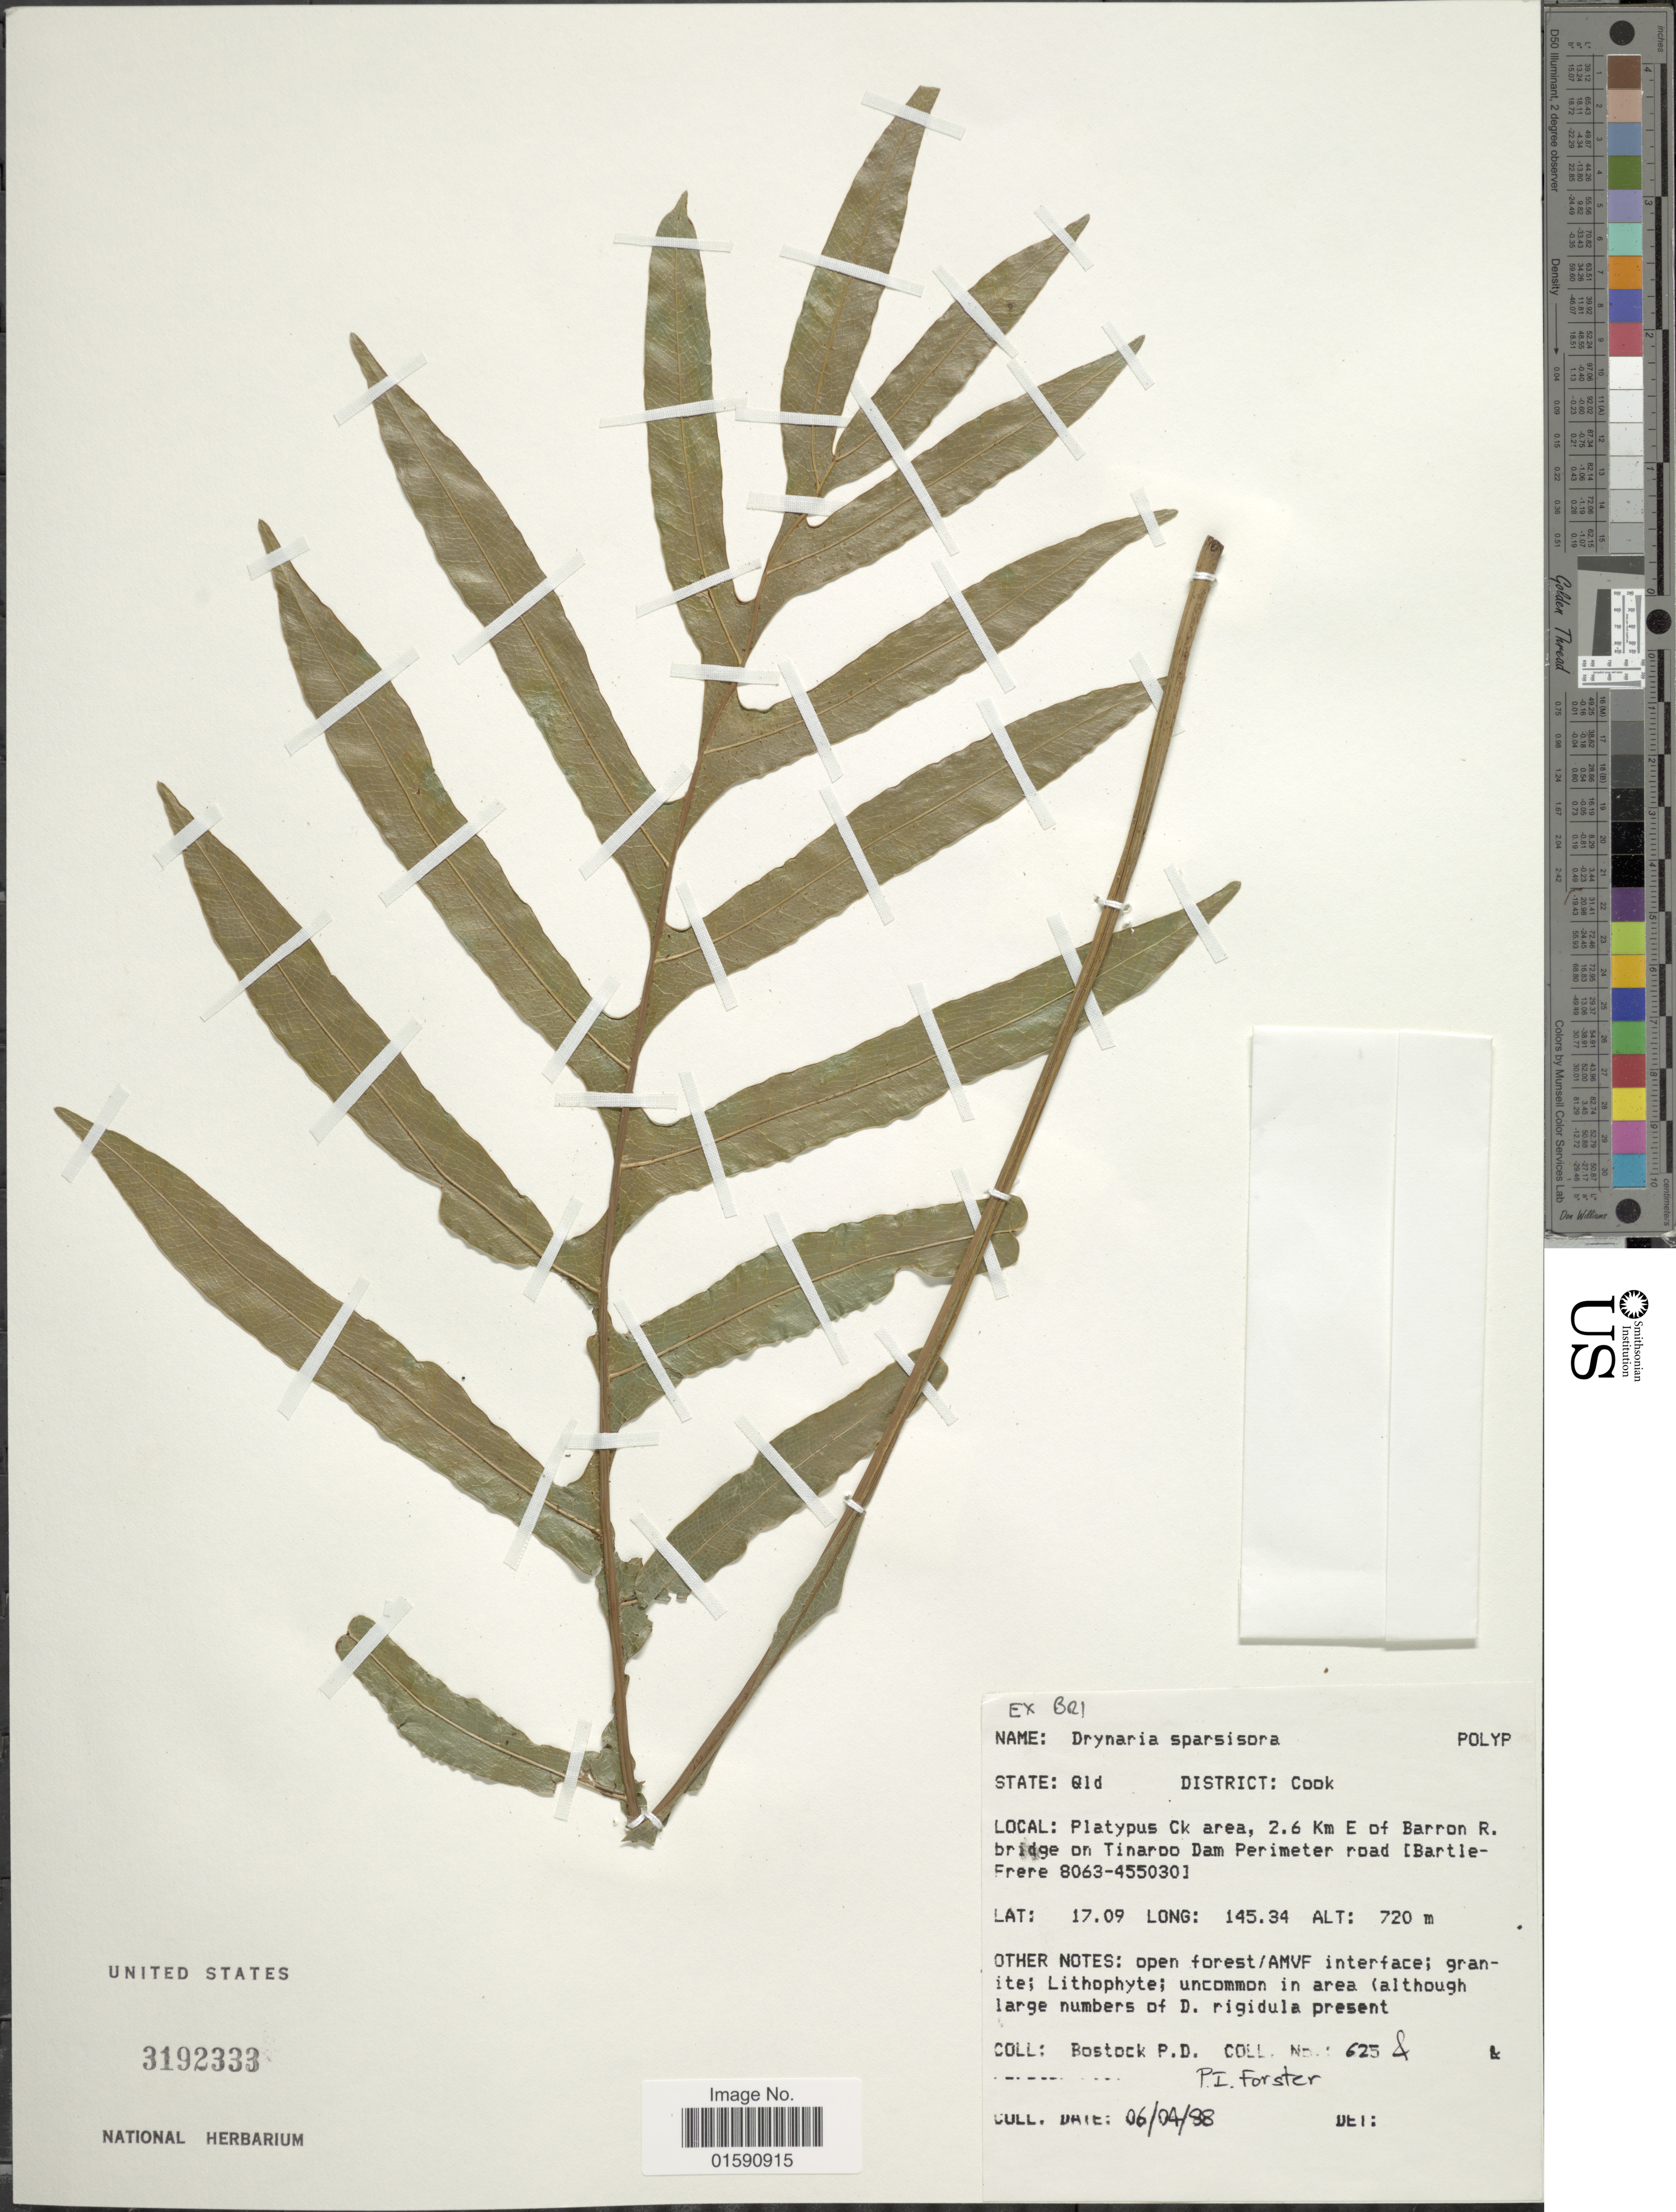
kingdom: Plantae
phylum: Tracheophyta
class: Polypodiopsida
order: Polypodiales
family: Polypodiaceae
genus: Drynaria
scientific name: Drynaria quercifolia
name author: (L.) J. Sm.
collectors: P. Bostock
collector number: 625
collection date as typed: Transcribed d/m/y: 6/5/88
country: Australia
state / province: Queensland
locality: District: Cook. Platypus Ck area, 2.6 Km E of Barron R. Bridge on Tinaroo Dam Perimeter road (Bartie Frere) 806345503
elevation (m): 720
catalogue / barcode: US 3192333